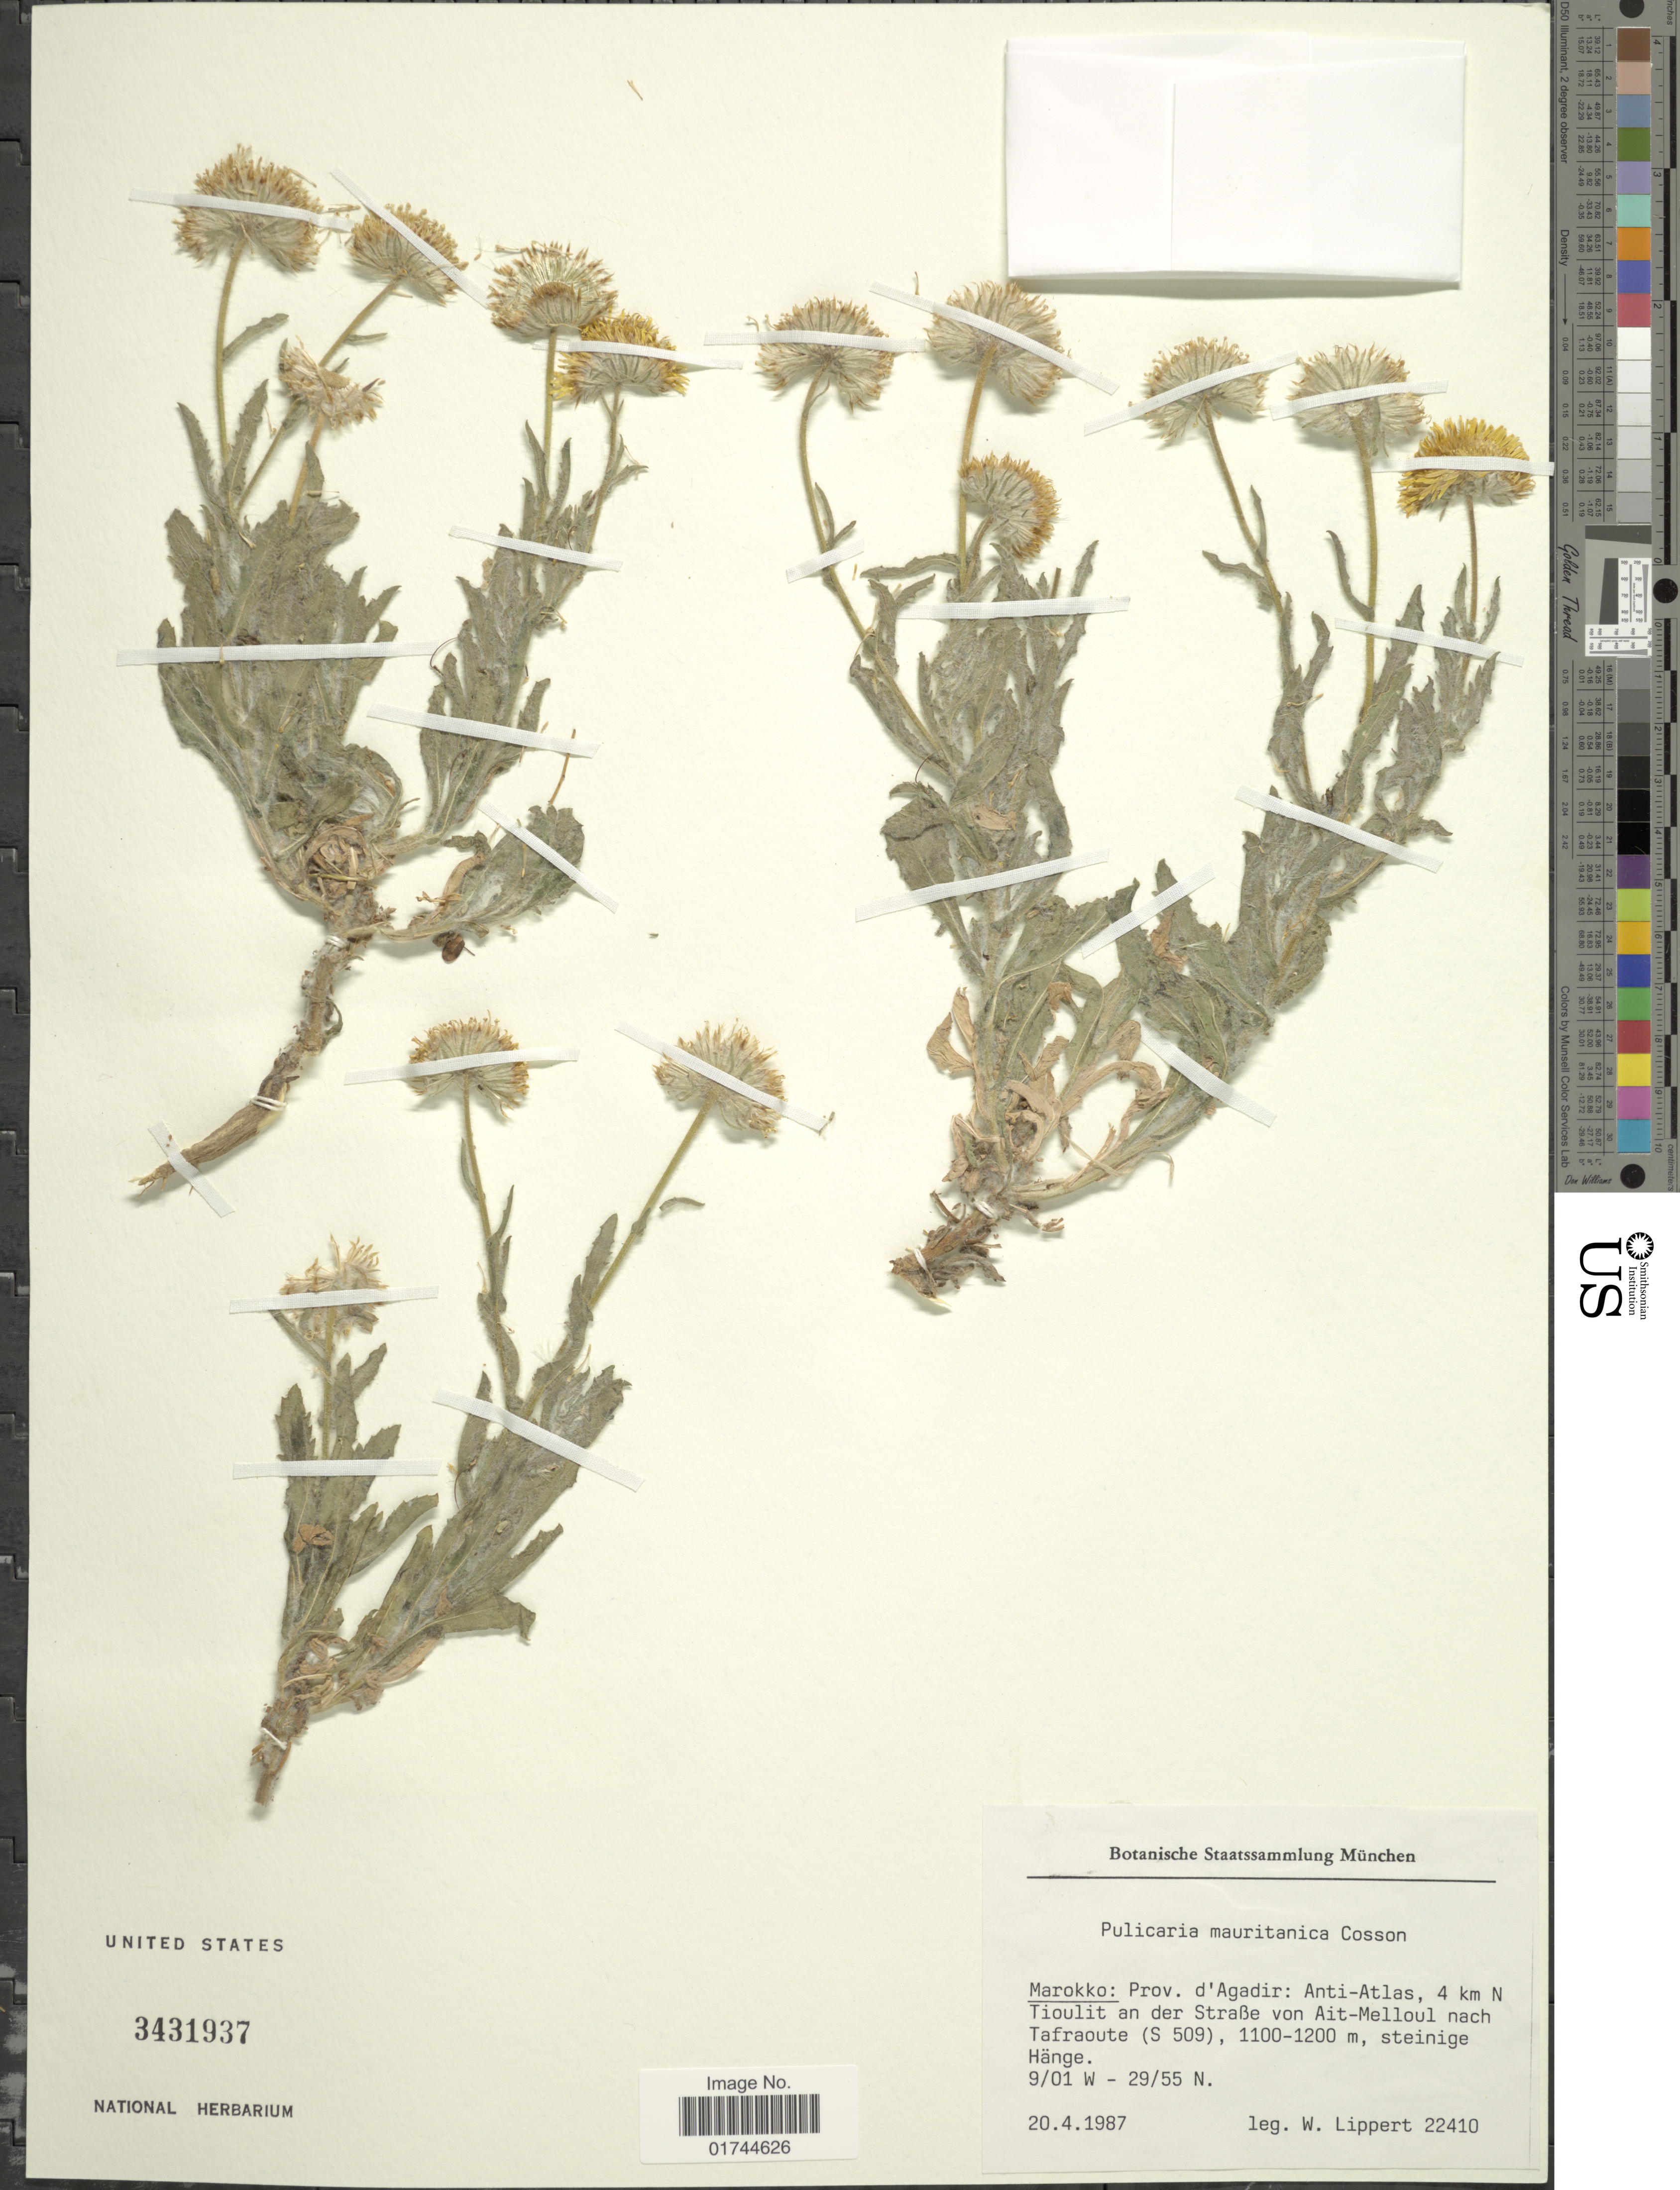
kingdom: Plantae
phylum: Tracheophyta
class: Magnoliopsida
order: Asterales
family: Asteraceae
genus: Pulicaria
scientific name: Pulicaria mauritanica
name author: Batt.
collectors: W. Lippert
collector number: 22410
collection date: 1987-04-20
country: Morocco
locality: Prov. d'Agfadir: Anti-Atlas. 4 km N Tioulit an der StraBe von Ait-Melloul nach Tafraoute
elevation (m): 1100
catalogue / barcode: US 3431937